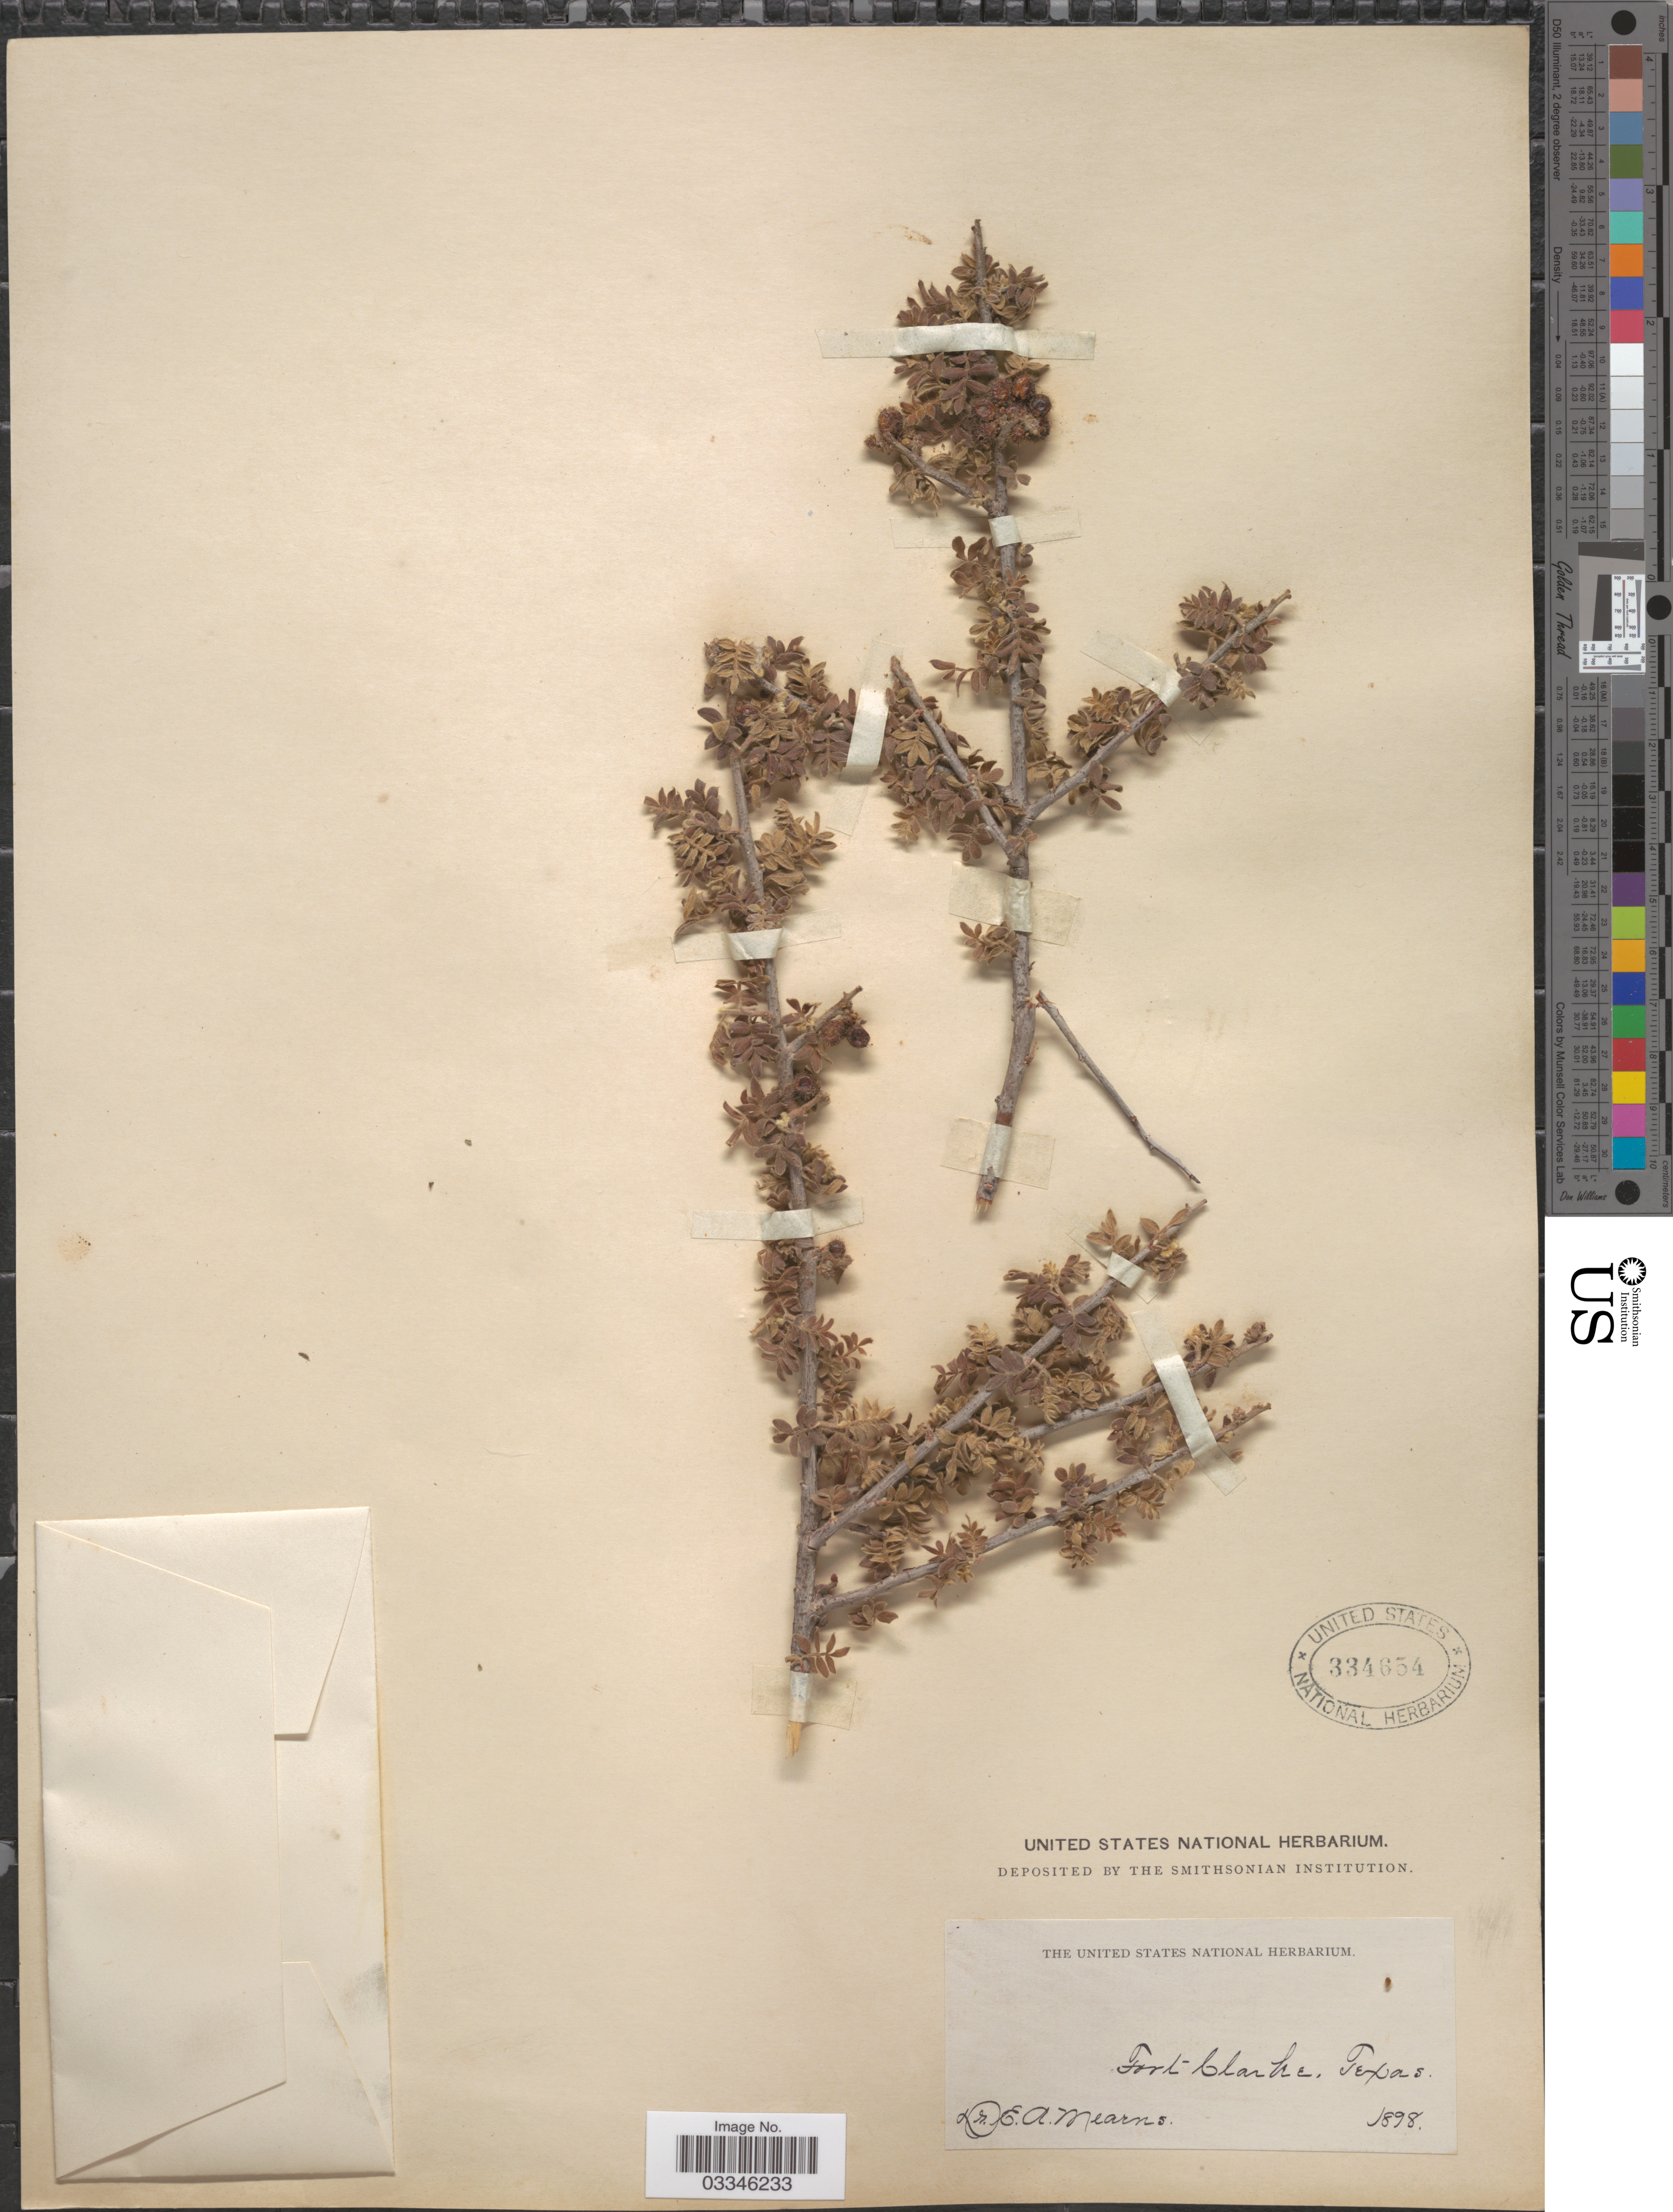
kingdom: Plantae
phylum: Tracheophyta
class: Magnoliopsida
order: Sapindales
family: Anacardiaceae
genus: Rhus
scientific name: Rhus microphylla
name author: Engelm.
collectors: E. A. Mearns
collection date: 1898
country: United States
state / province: Texas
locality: Fort-Clarke.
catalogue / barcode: US 334654